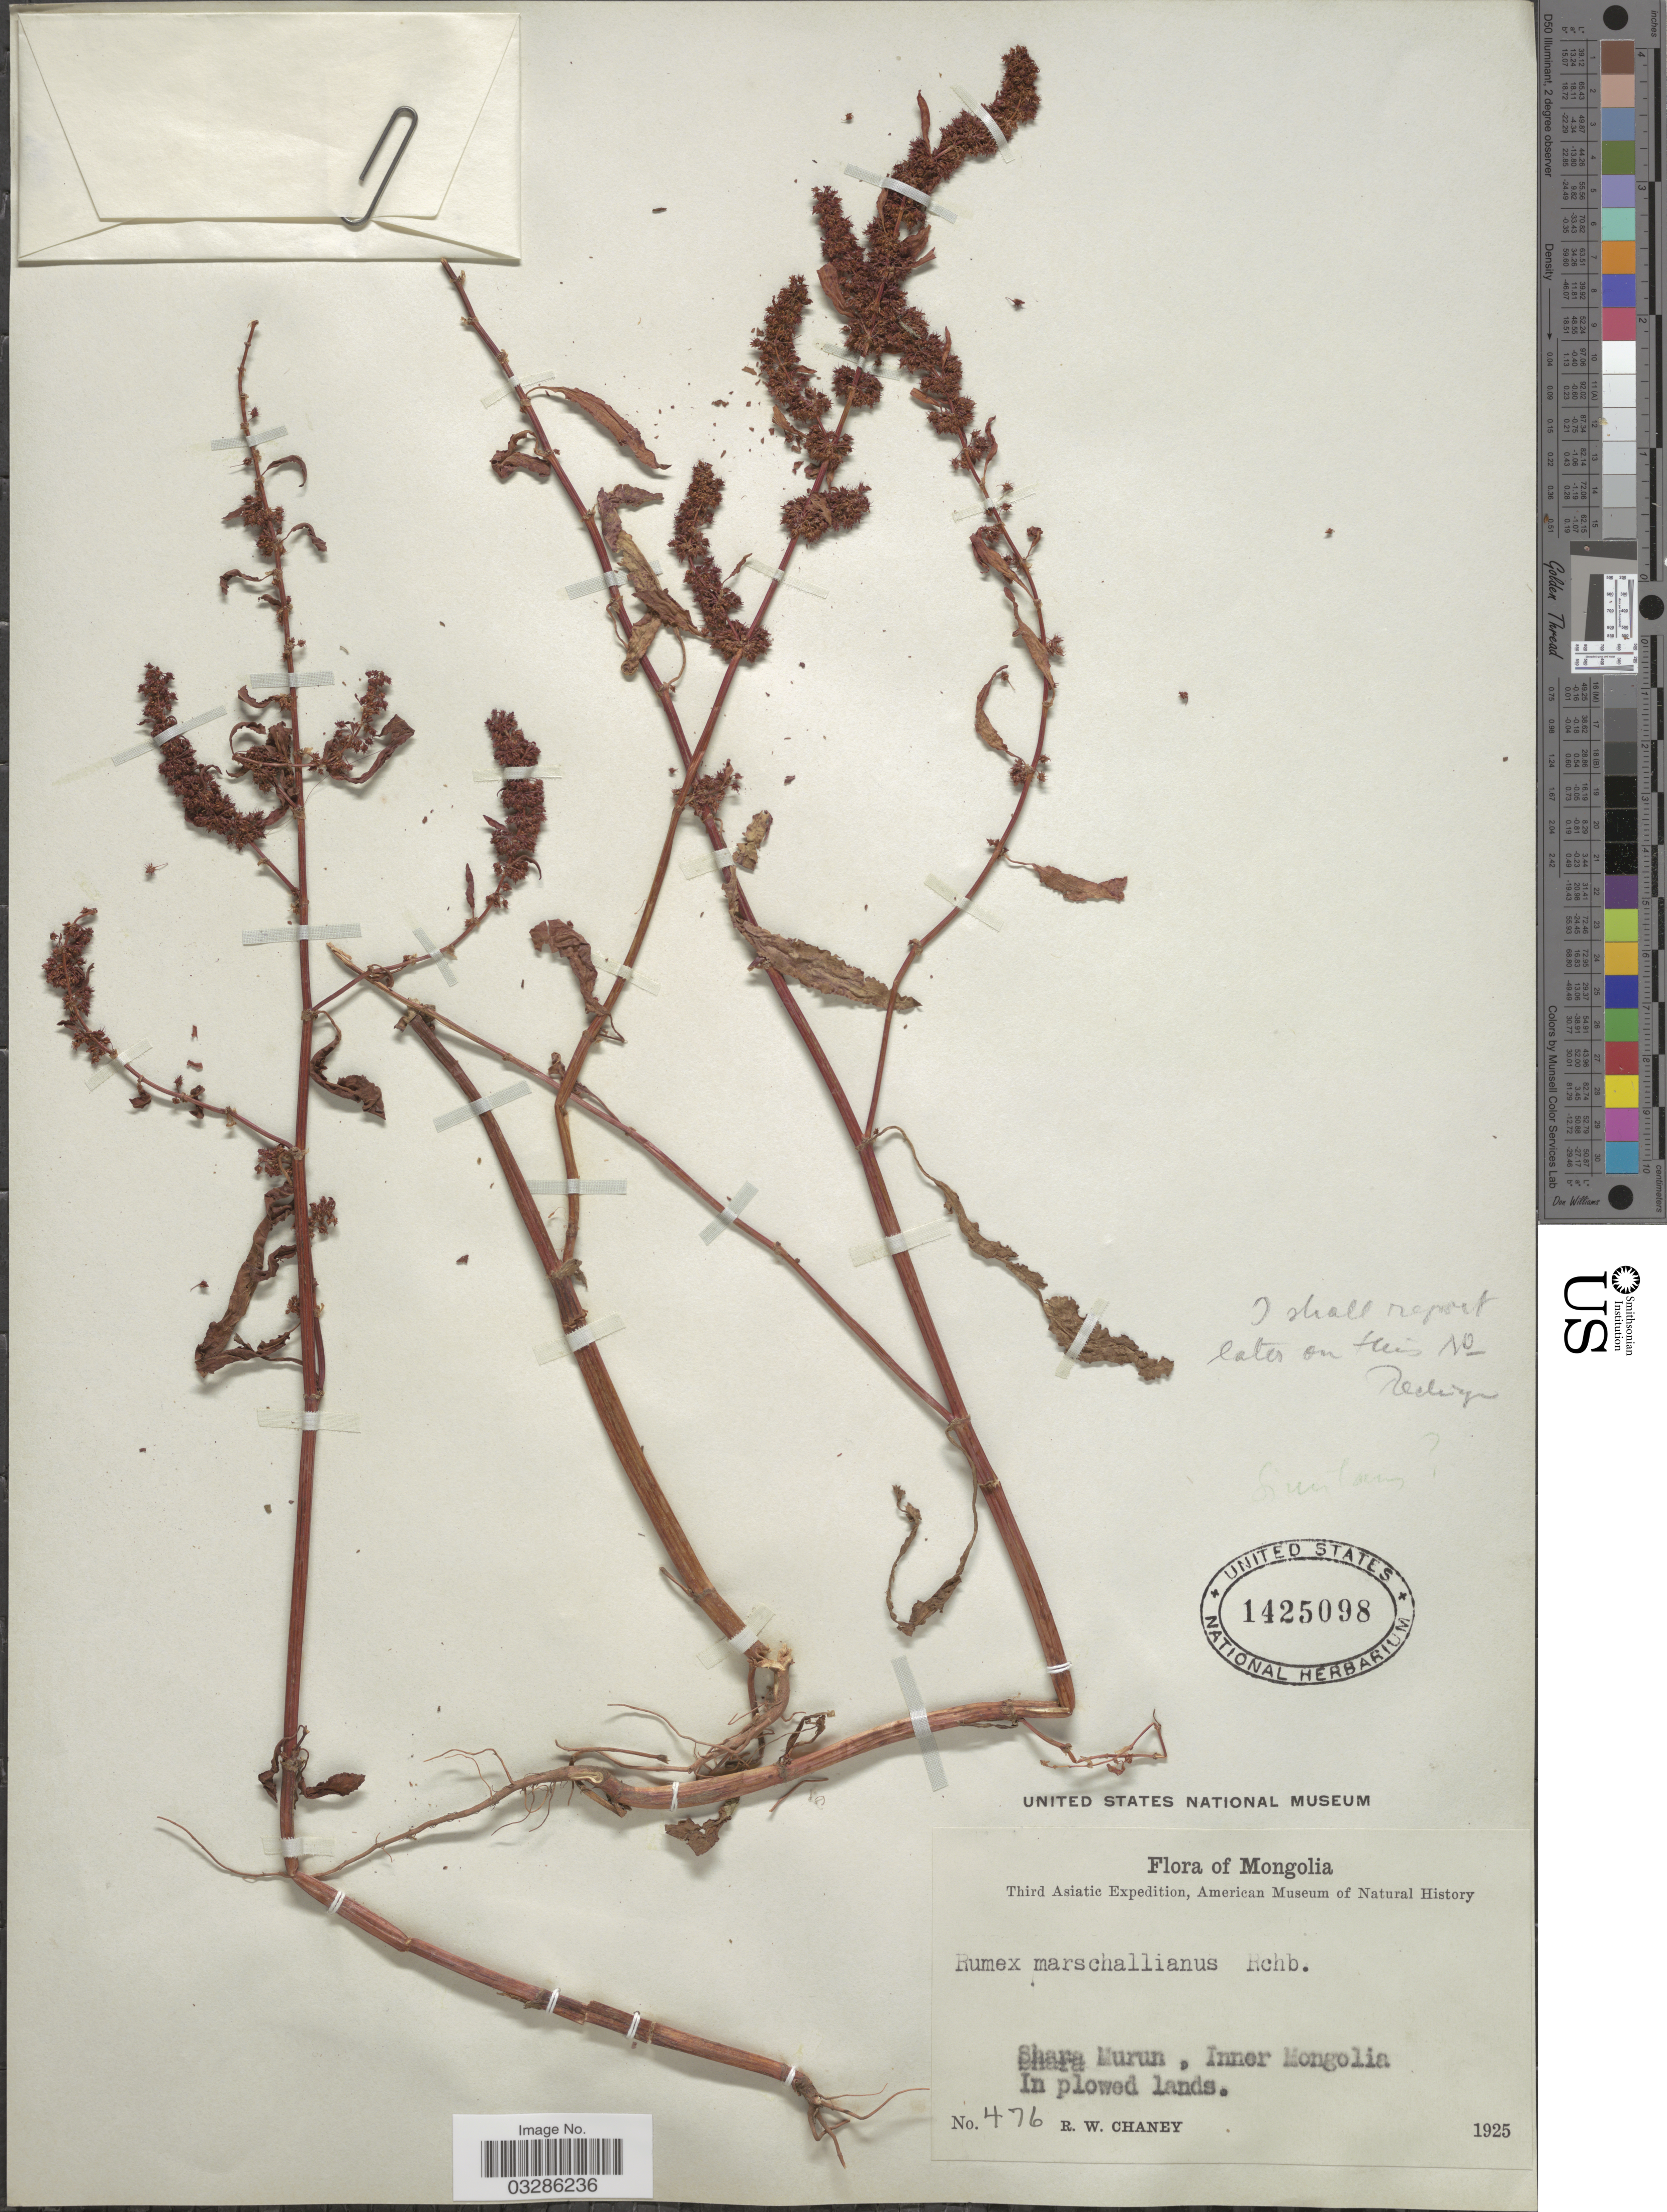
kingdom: Plantae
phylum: Tracheophyta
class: Magnoliopsida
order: Caryophyllales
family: Polygonaceae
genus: Rumex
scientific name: Rumex sp.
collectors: R. Chaney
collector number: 476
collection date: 1925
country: China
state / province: Nei Monggol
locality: Shara Murun, Inner Mongolia.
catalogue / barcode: US 1425098